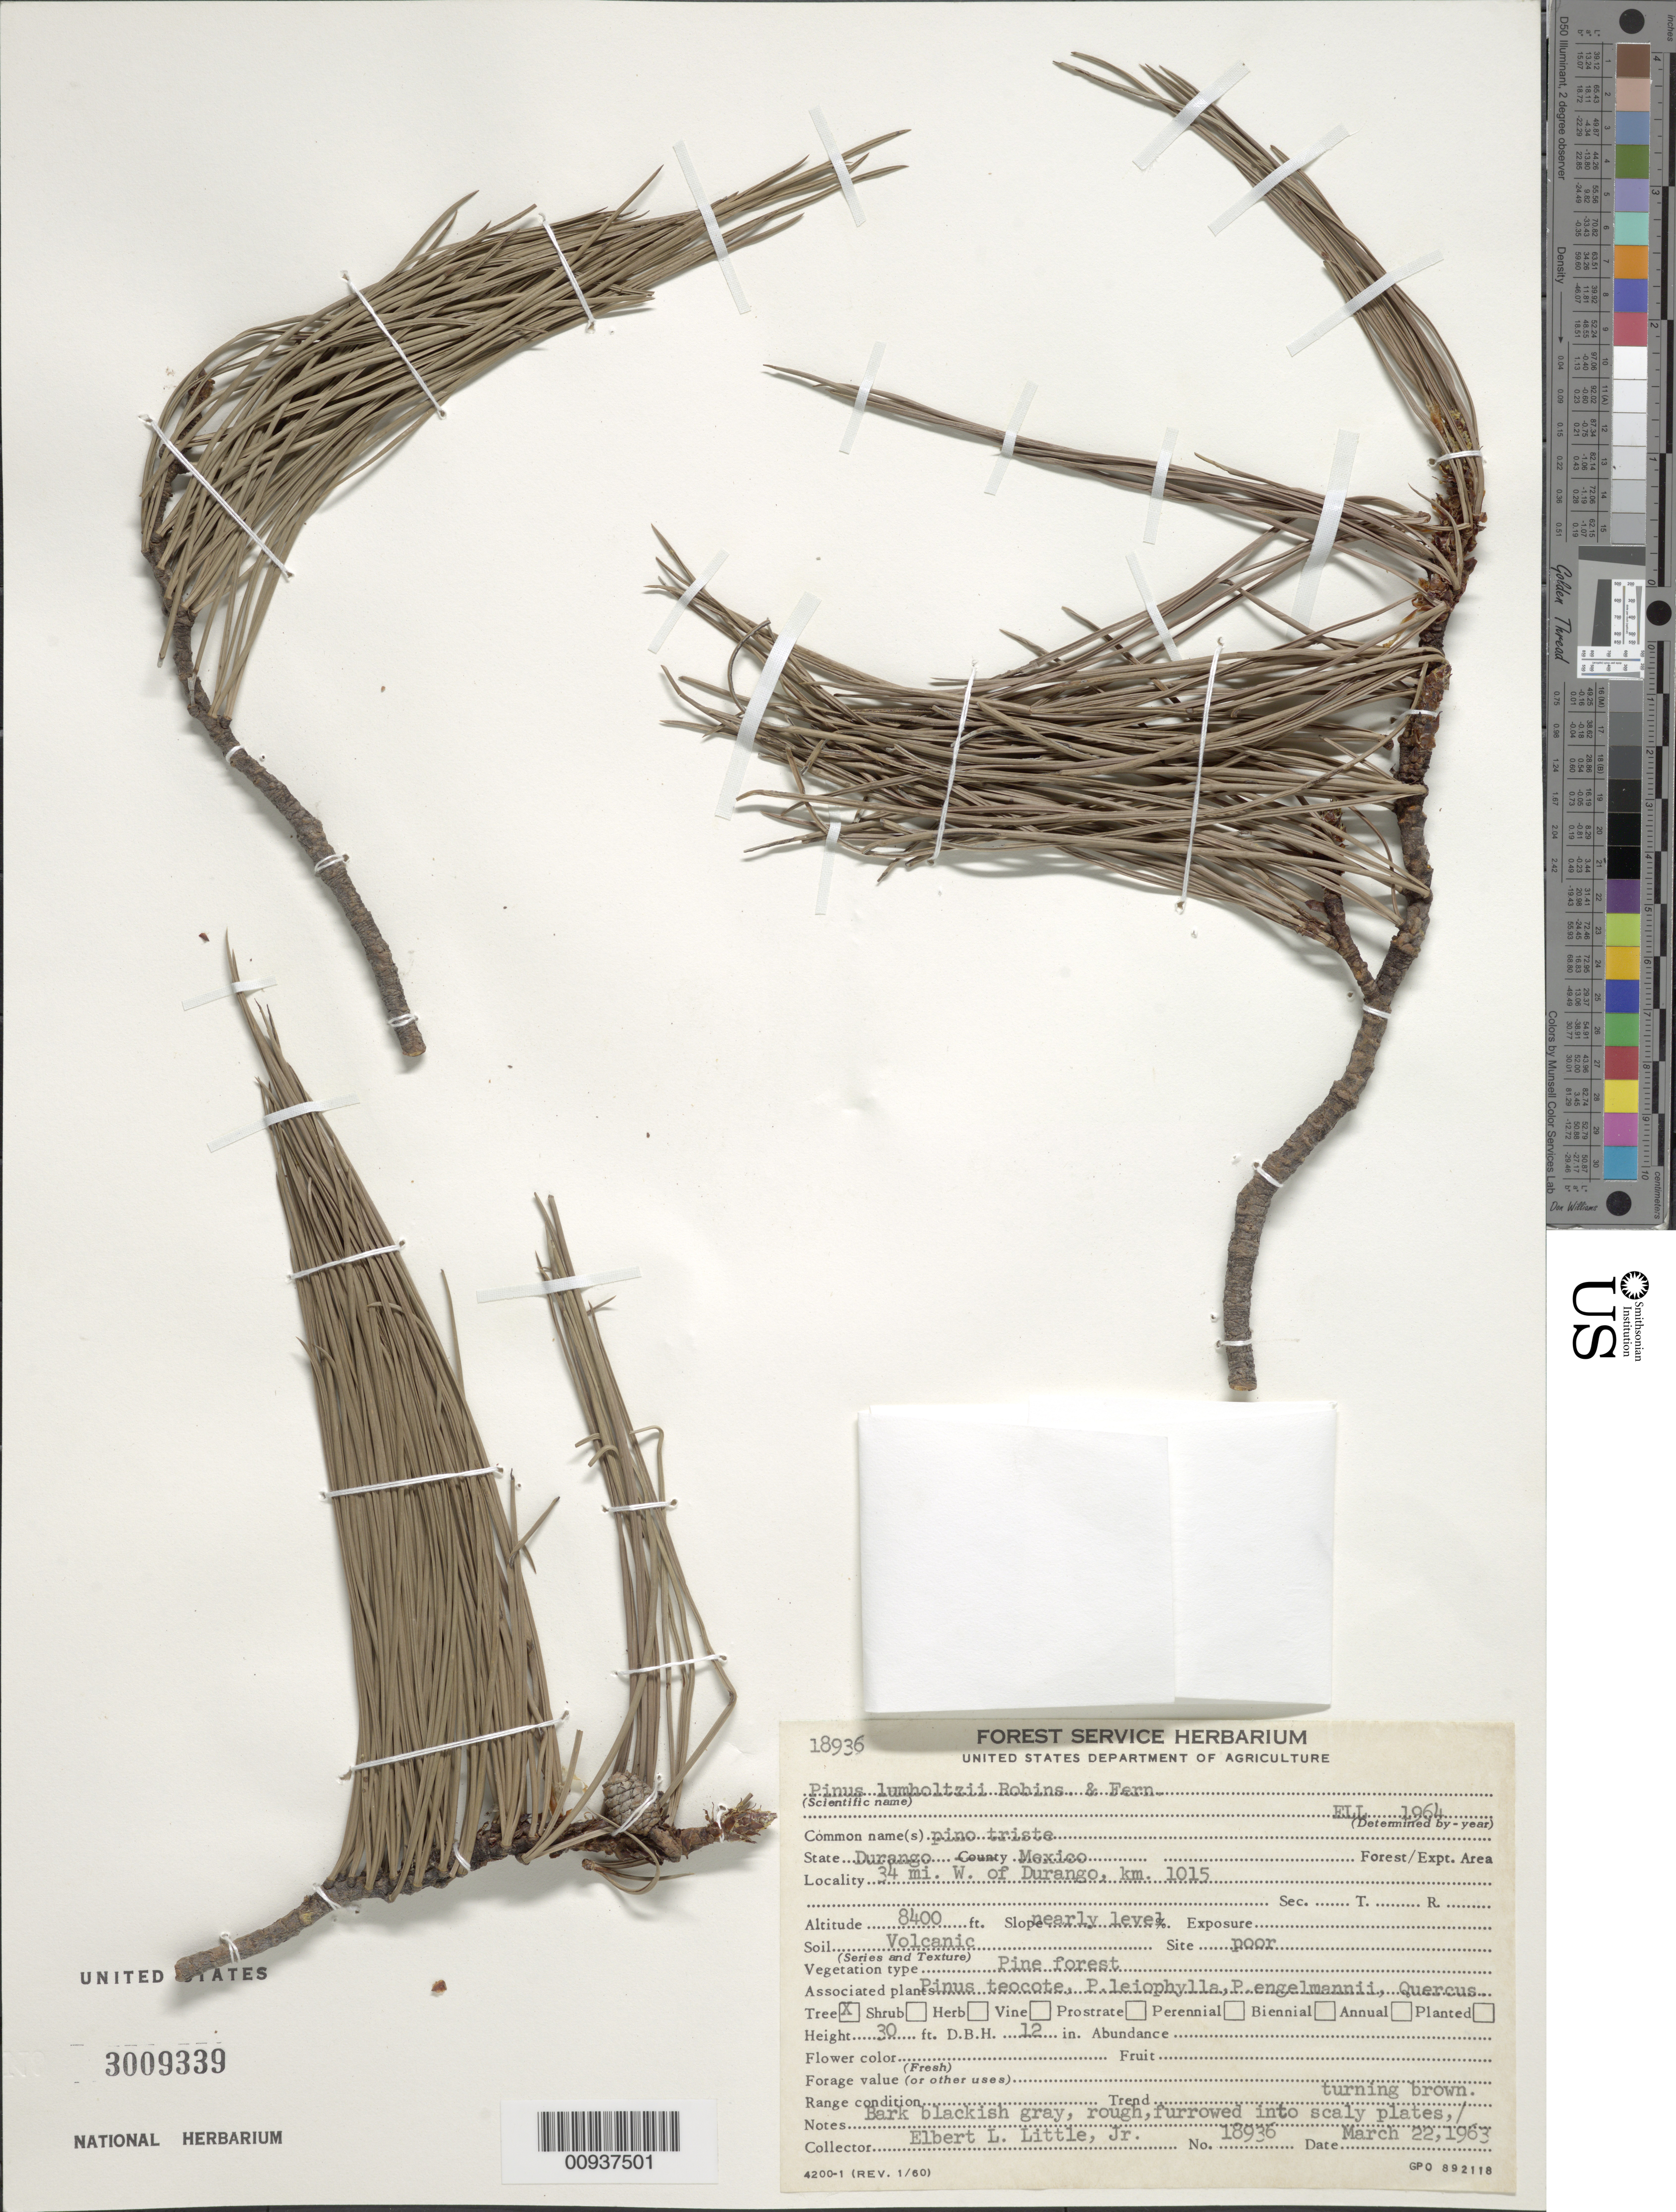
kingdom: Plantae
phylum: Tracheophyta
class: Pinopsida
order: Pinales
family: Pinaceae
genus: Pinus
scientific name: Pinus lumholtzii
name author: B.L. Rob. & Fernald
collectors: E. L. Little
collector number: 18936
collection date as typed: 22 Mar 1963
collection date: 1963-03-22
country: Mexico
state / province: Durango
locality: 34 mi. W of Durango, km. 1015.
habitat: Pine forest. Slope nearly level. Soil volcanic. Associated plants: Pinus teocote, P. leiophylla, P. engelmannii, Quercus.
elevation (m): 2560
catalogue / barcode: US 3009339